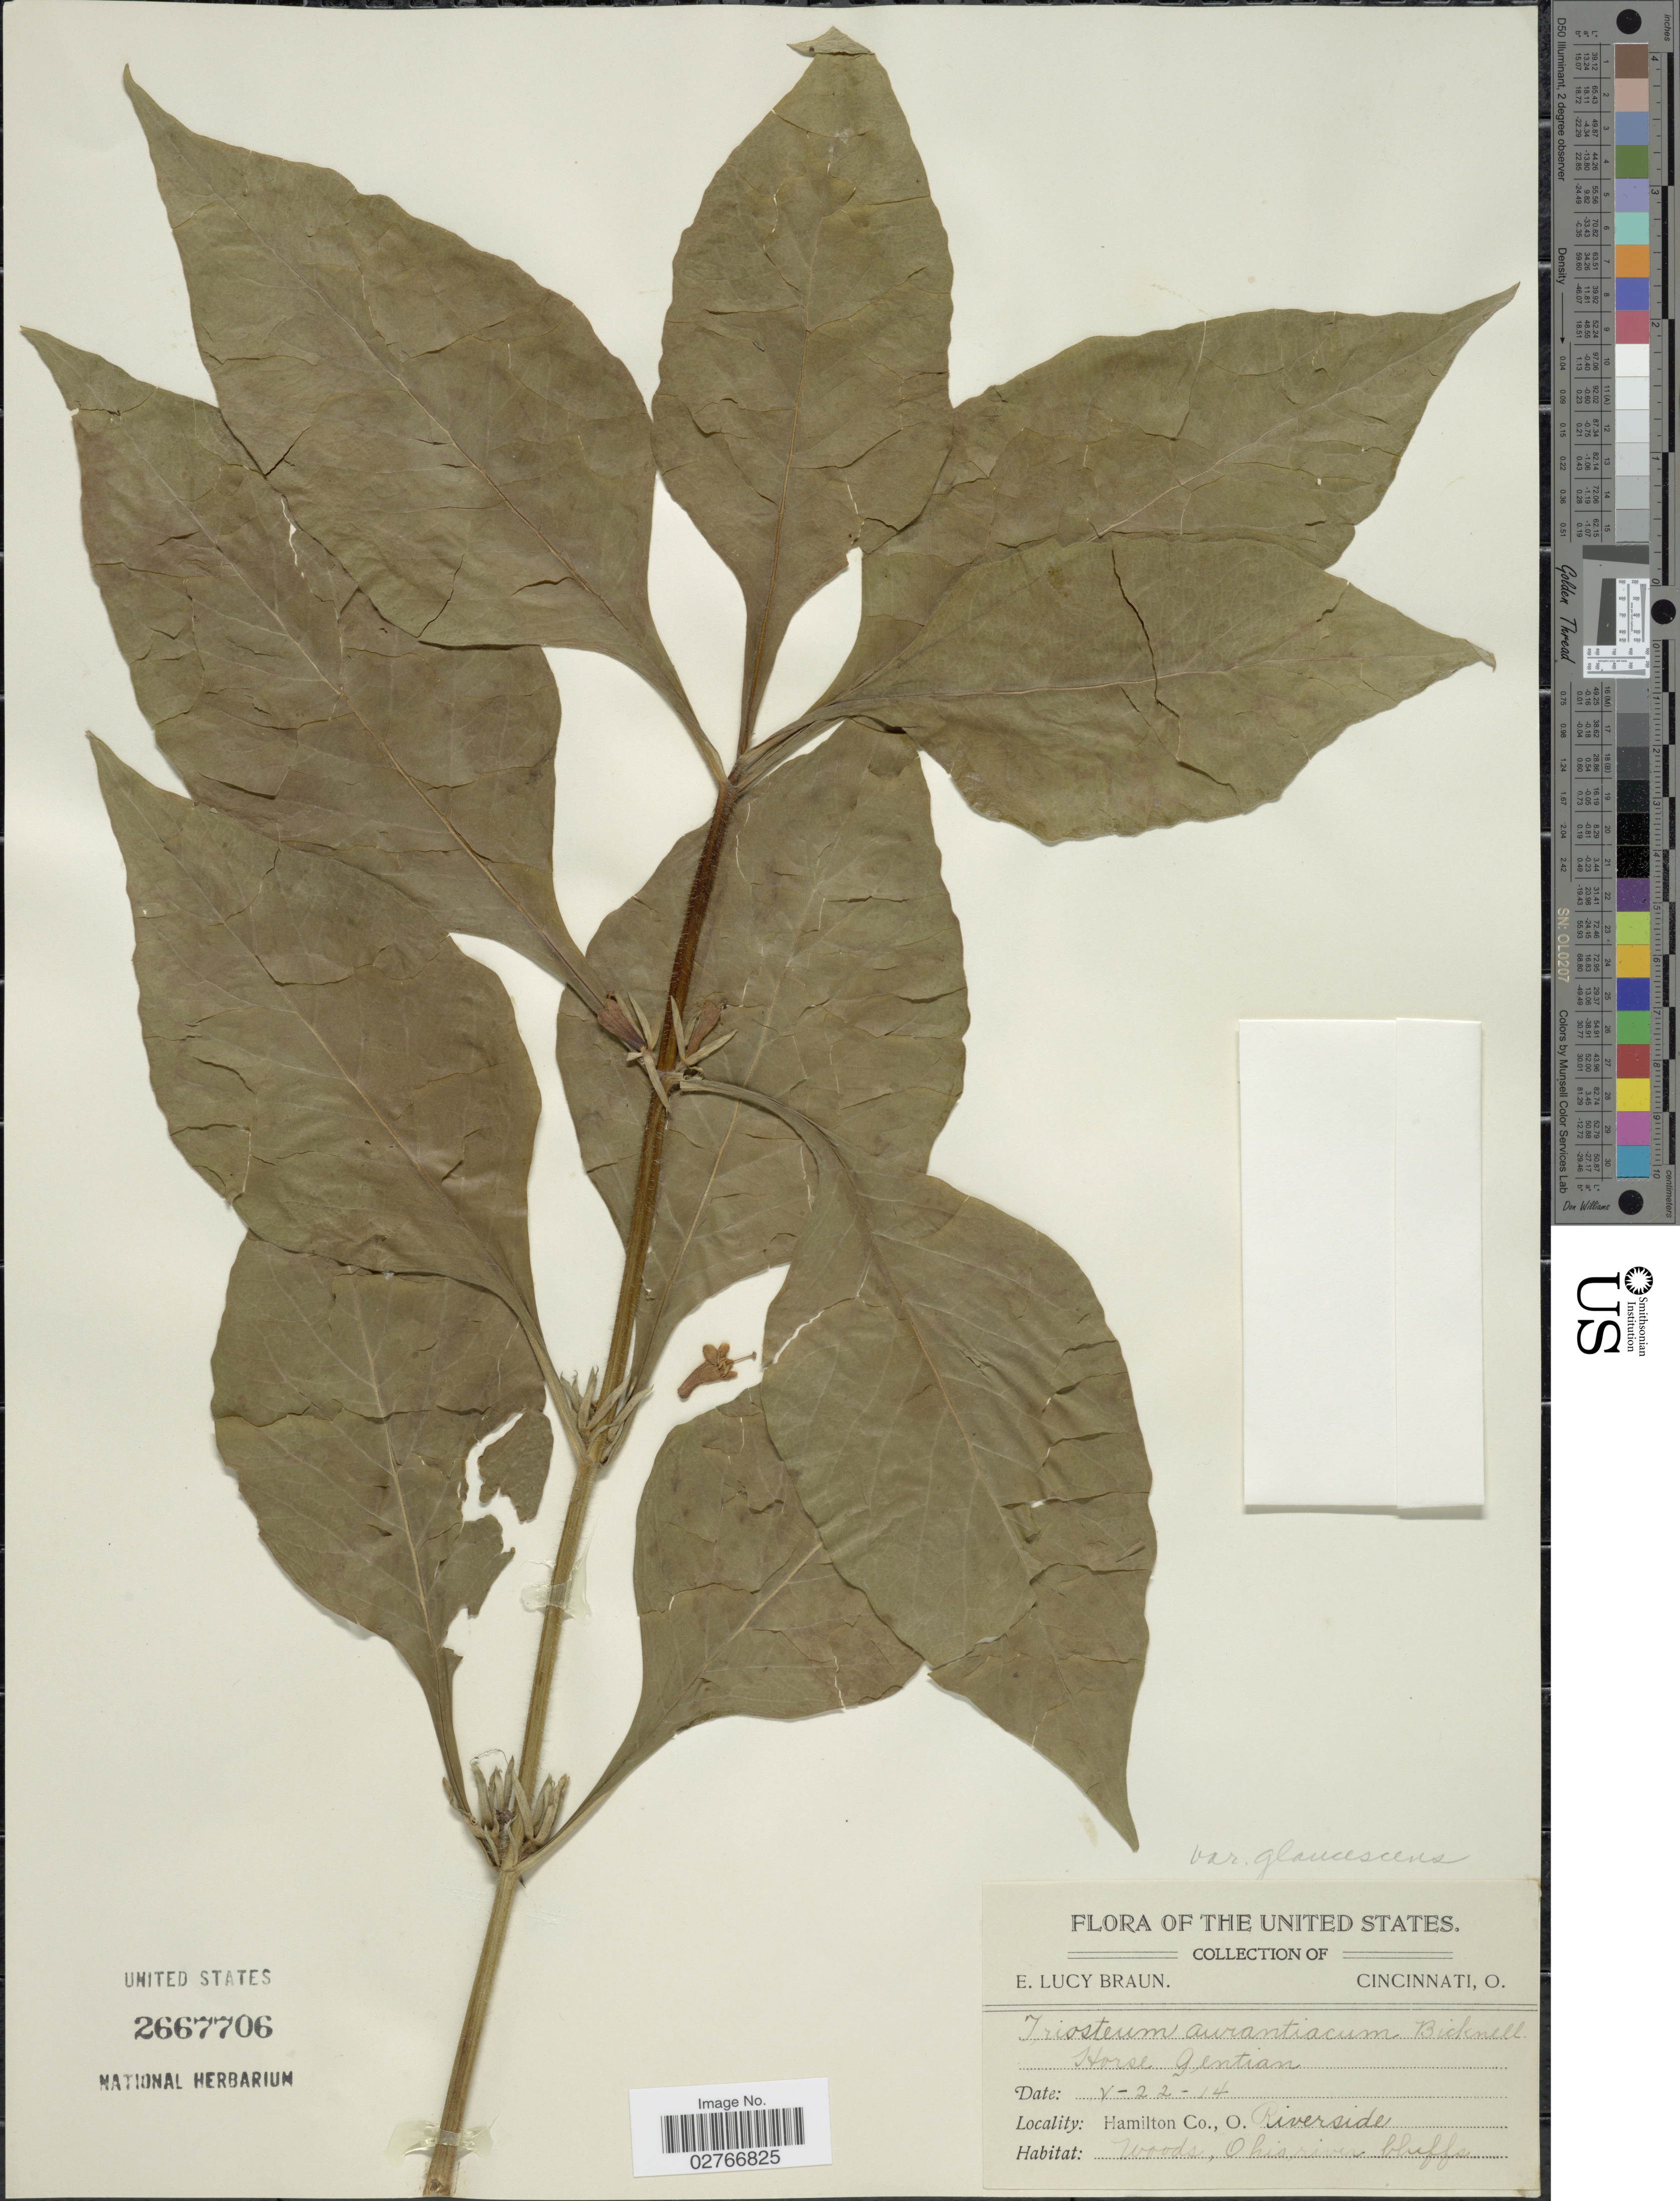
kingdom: Plantae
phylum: Tracheophyta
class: Magnoliopsida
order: Dipsacales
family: Caprifoliaceae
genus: Triosteum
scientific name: Triosteum aurantiacum f. glaucescens (Wiegand) F.C. Lane comb. and stat. nov. ined.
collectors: E. L. Braun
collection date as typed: Transcribed d/m/y: 22/5/14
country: United States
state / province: Ohio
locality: Hamilton Co. Riverside Woods, Ohio river bluffs.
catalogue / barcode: US 2667706